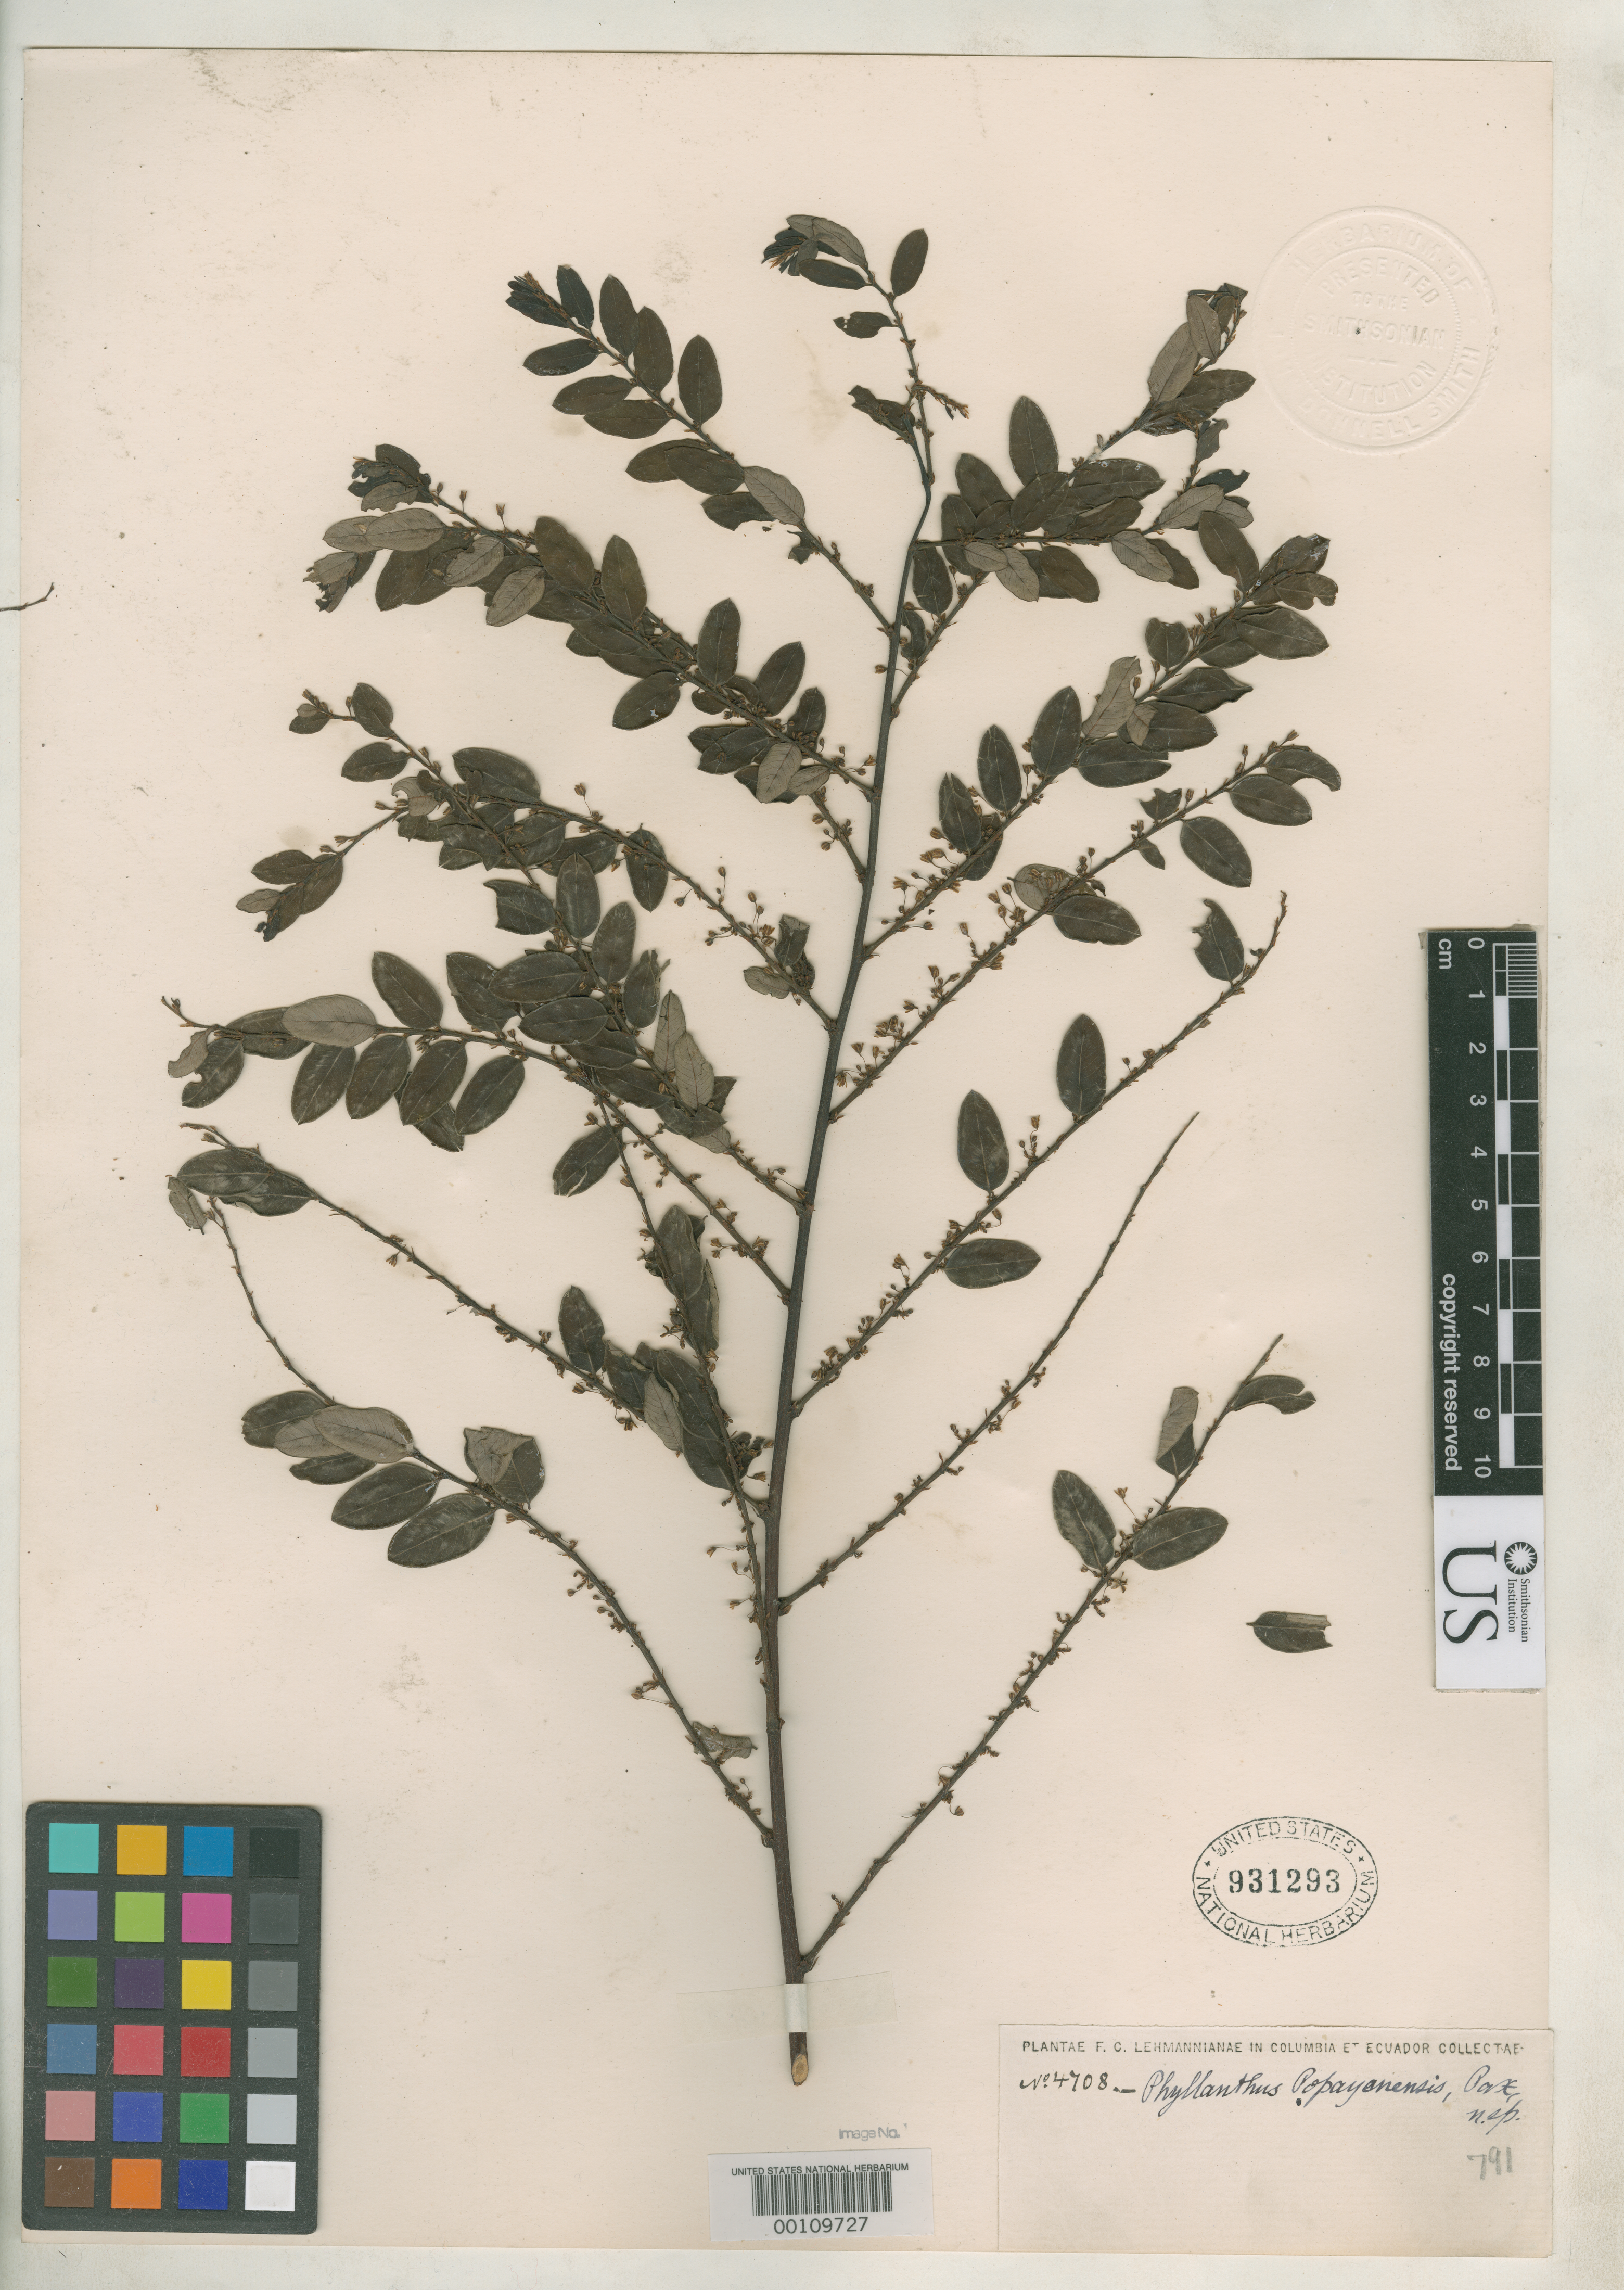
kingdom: Plantae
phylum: Tracheophyta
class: Magnoliopsida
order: Malpighiales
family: Phyllanthaceae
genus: Phyllanthus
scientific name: Phyllanthus popayanensis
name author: Pax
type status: Isotype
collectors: F. C. Lehmann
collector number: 4708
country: Colombia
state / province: Cauca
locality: Circa Popayan.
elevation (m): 2000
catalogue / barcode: US 931293